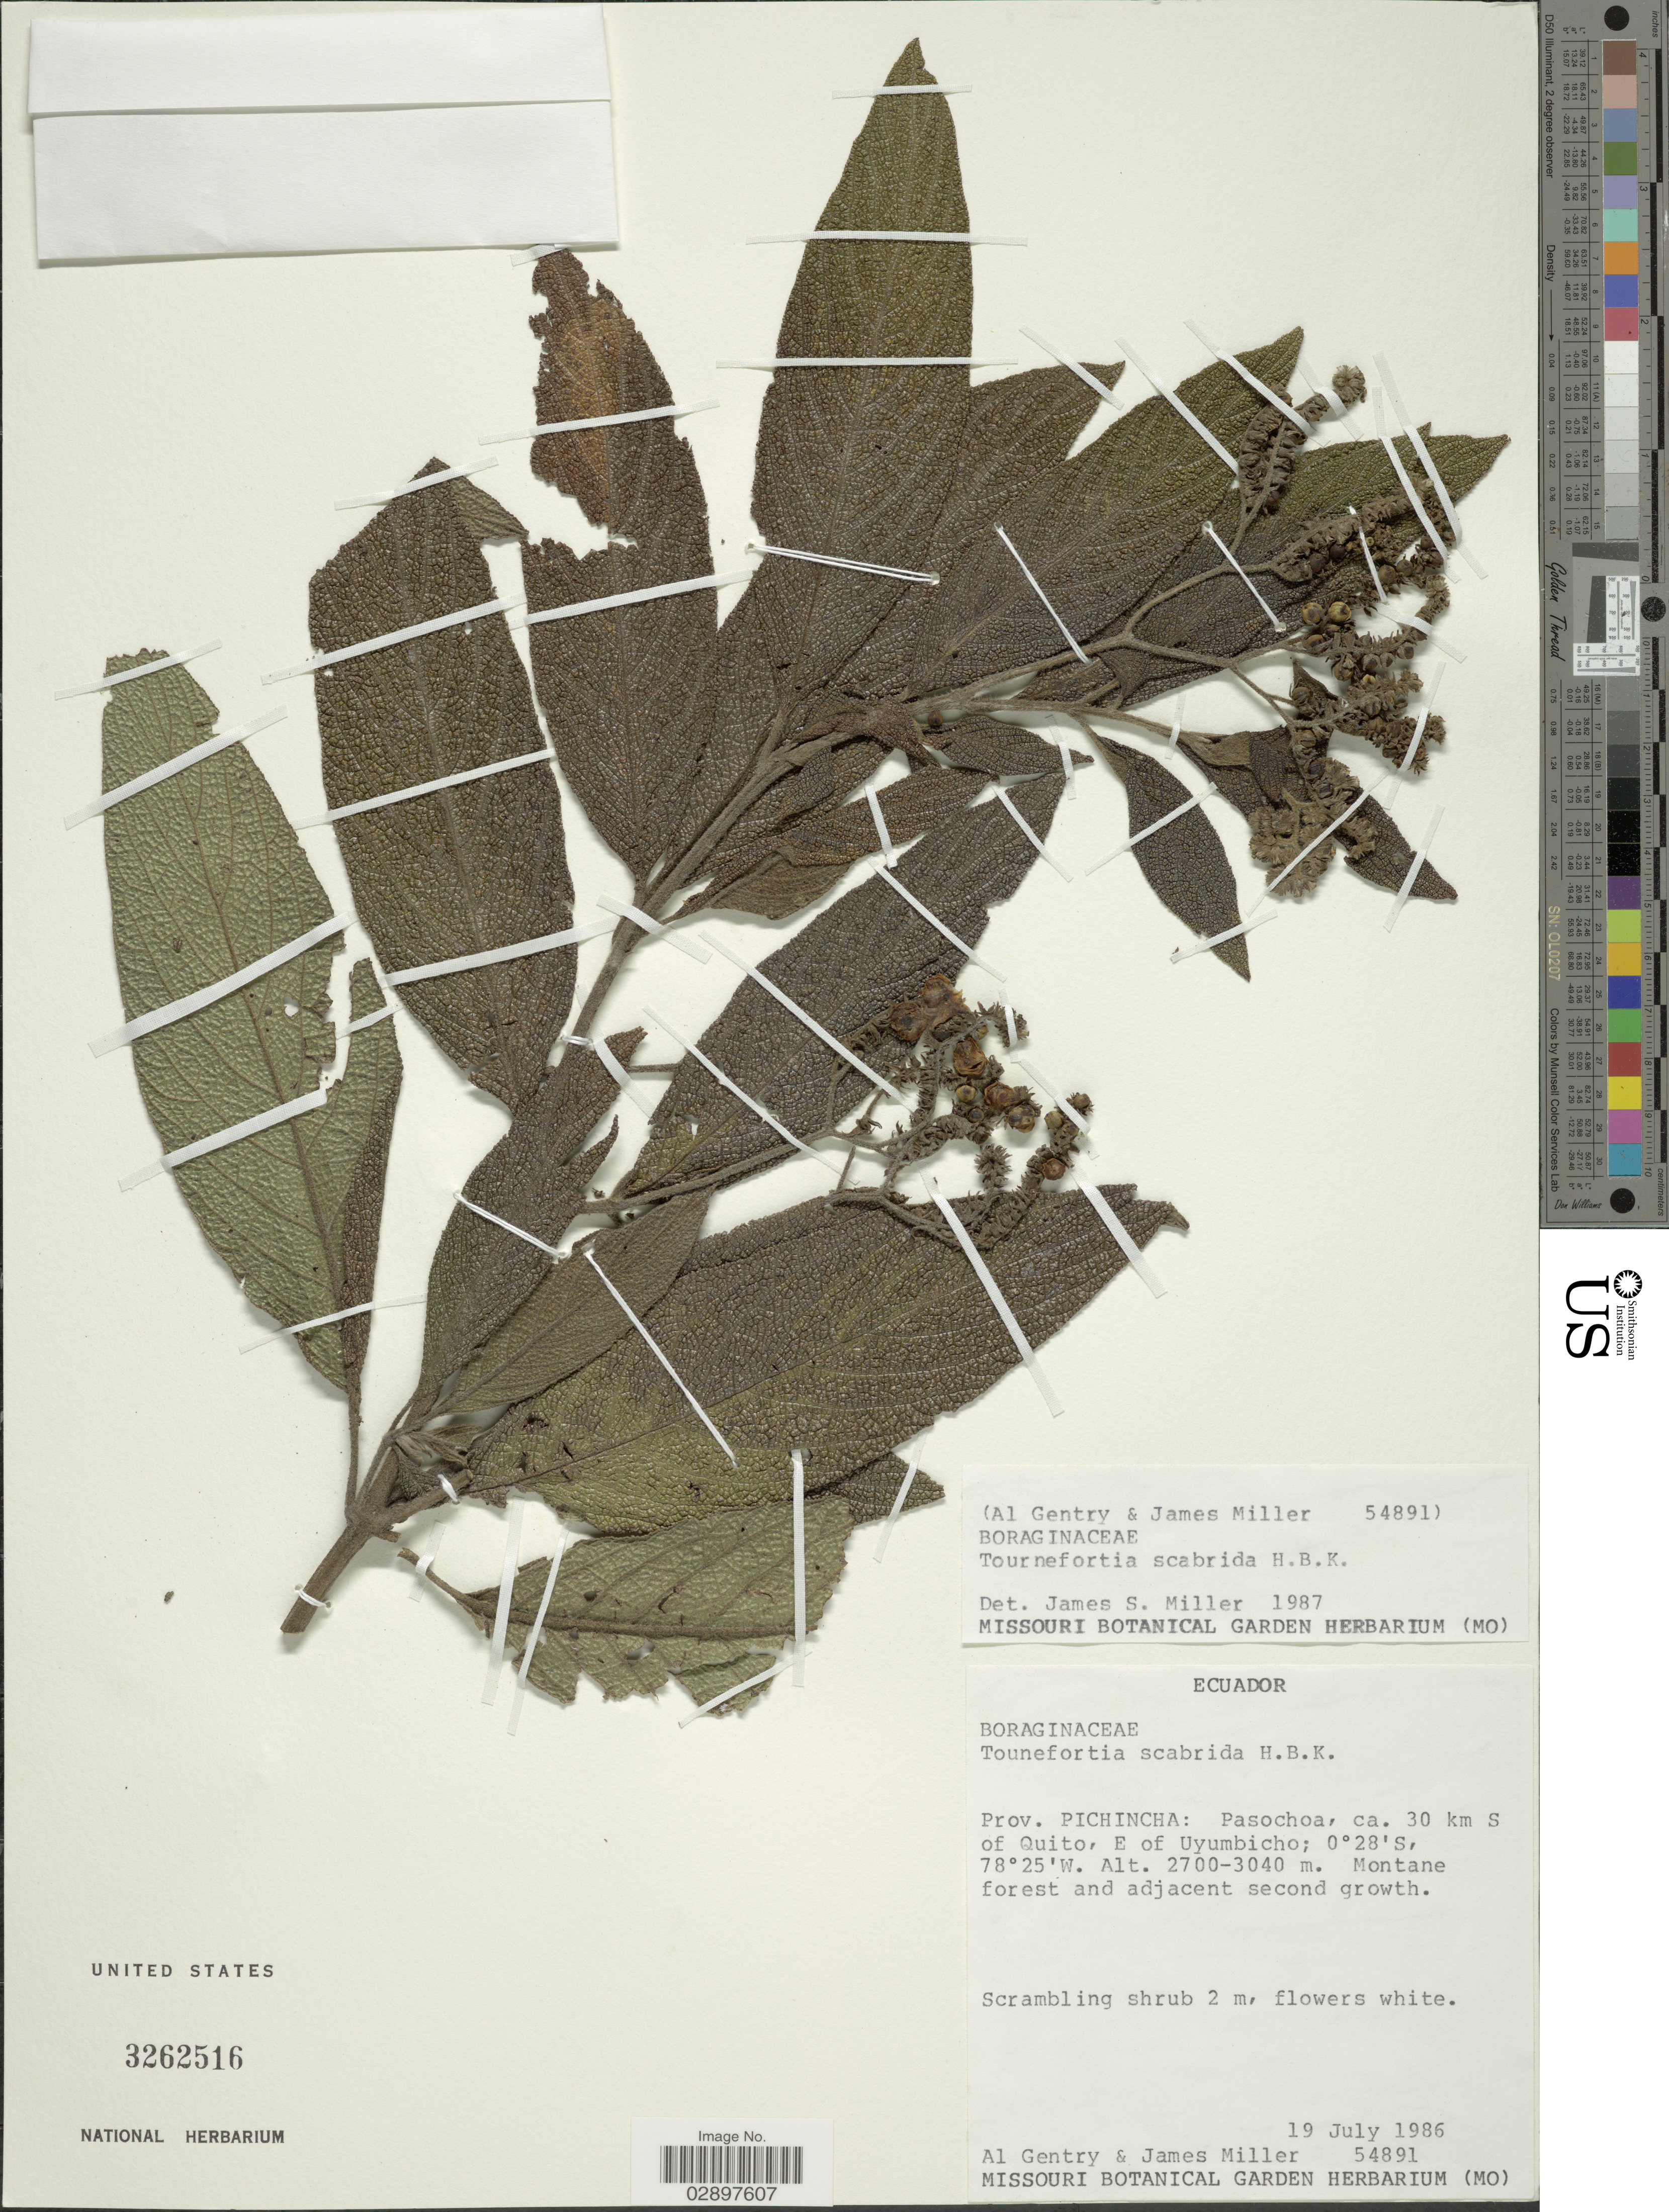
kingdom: Plantae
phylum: Tracheophyta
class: Magnoliopsida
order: Boraginales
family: Heliotropiaceae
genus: Tournefortia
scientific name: Tournefortia scabrida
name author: Kunth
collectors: A. H. Gentry & J. S. Miller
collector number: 54891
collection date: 1986-07-19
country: Ecuador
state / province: Pichincha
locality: Pasochoa, ca. 30 km S of Quito, E of Uyumbicho.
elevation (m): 2700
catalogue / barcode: US 3262516